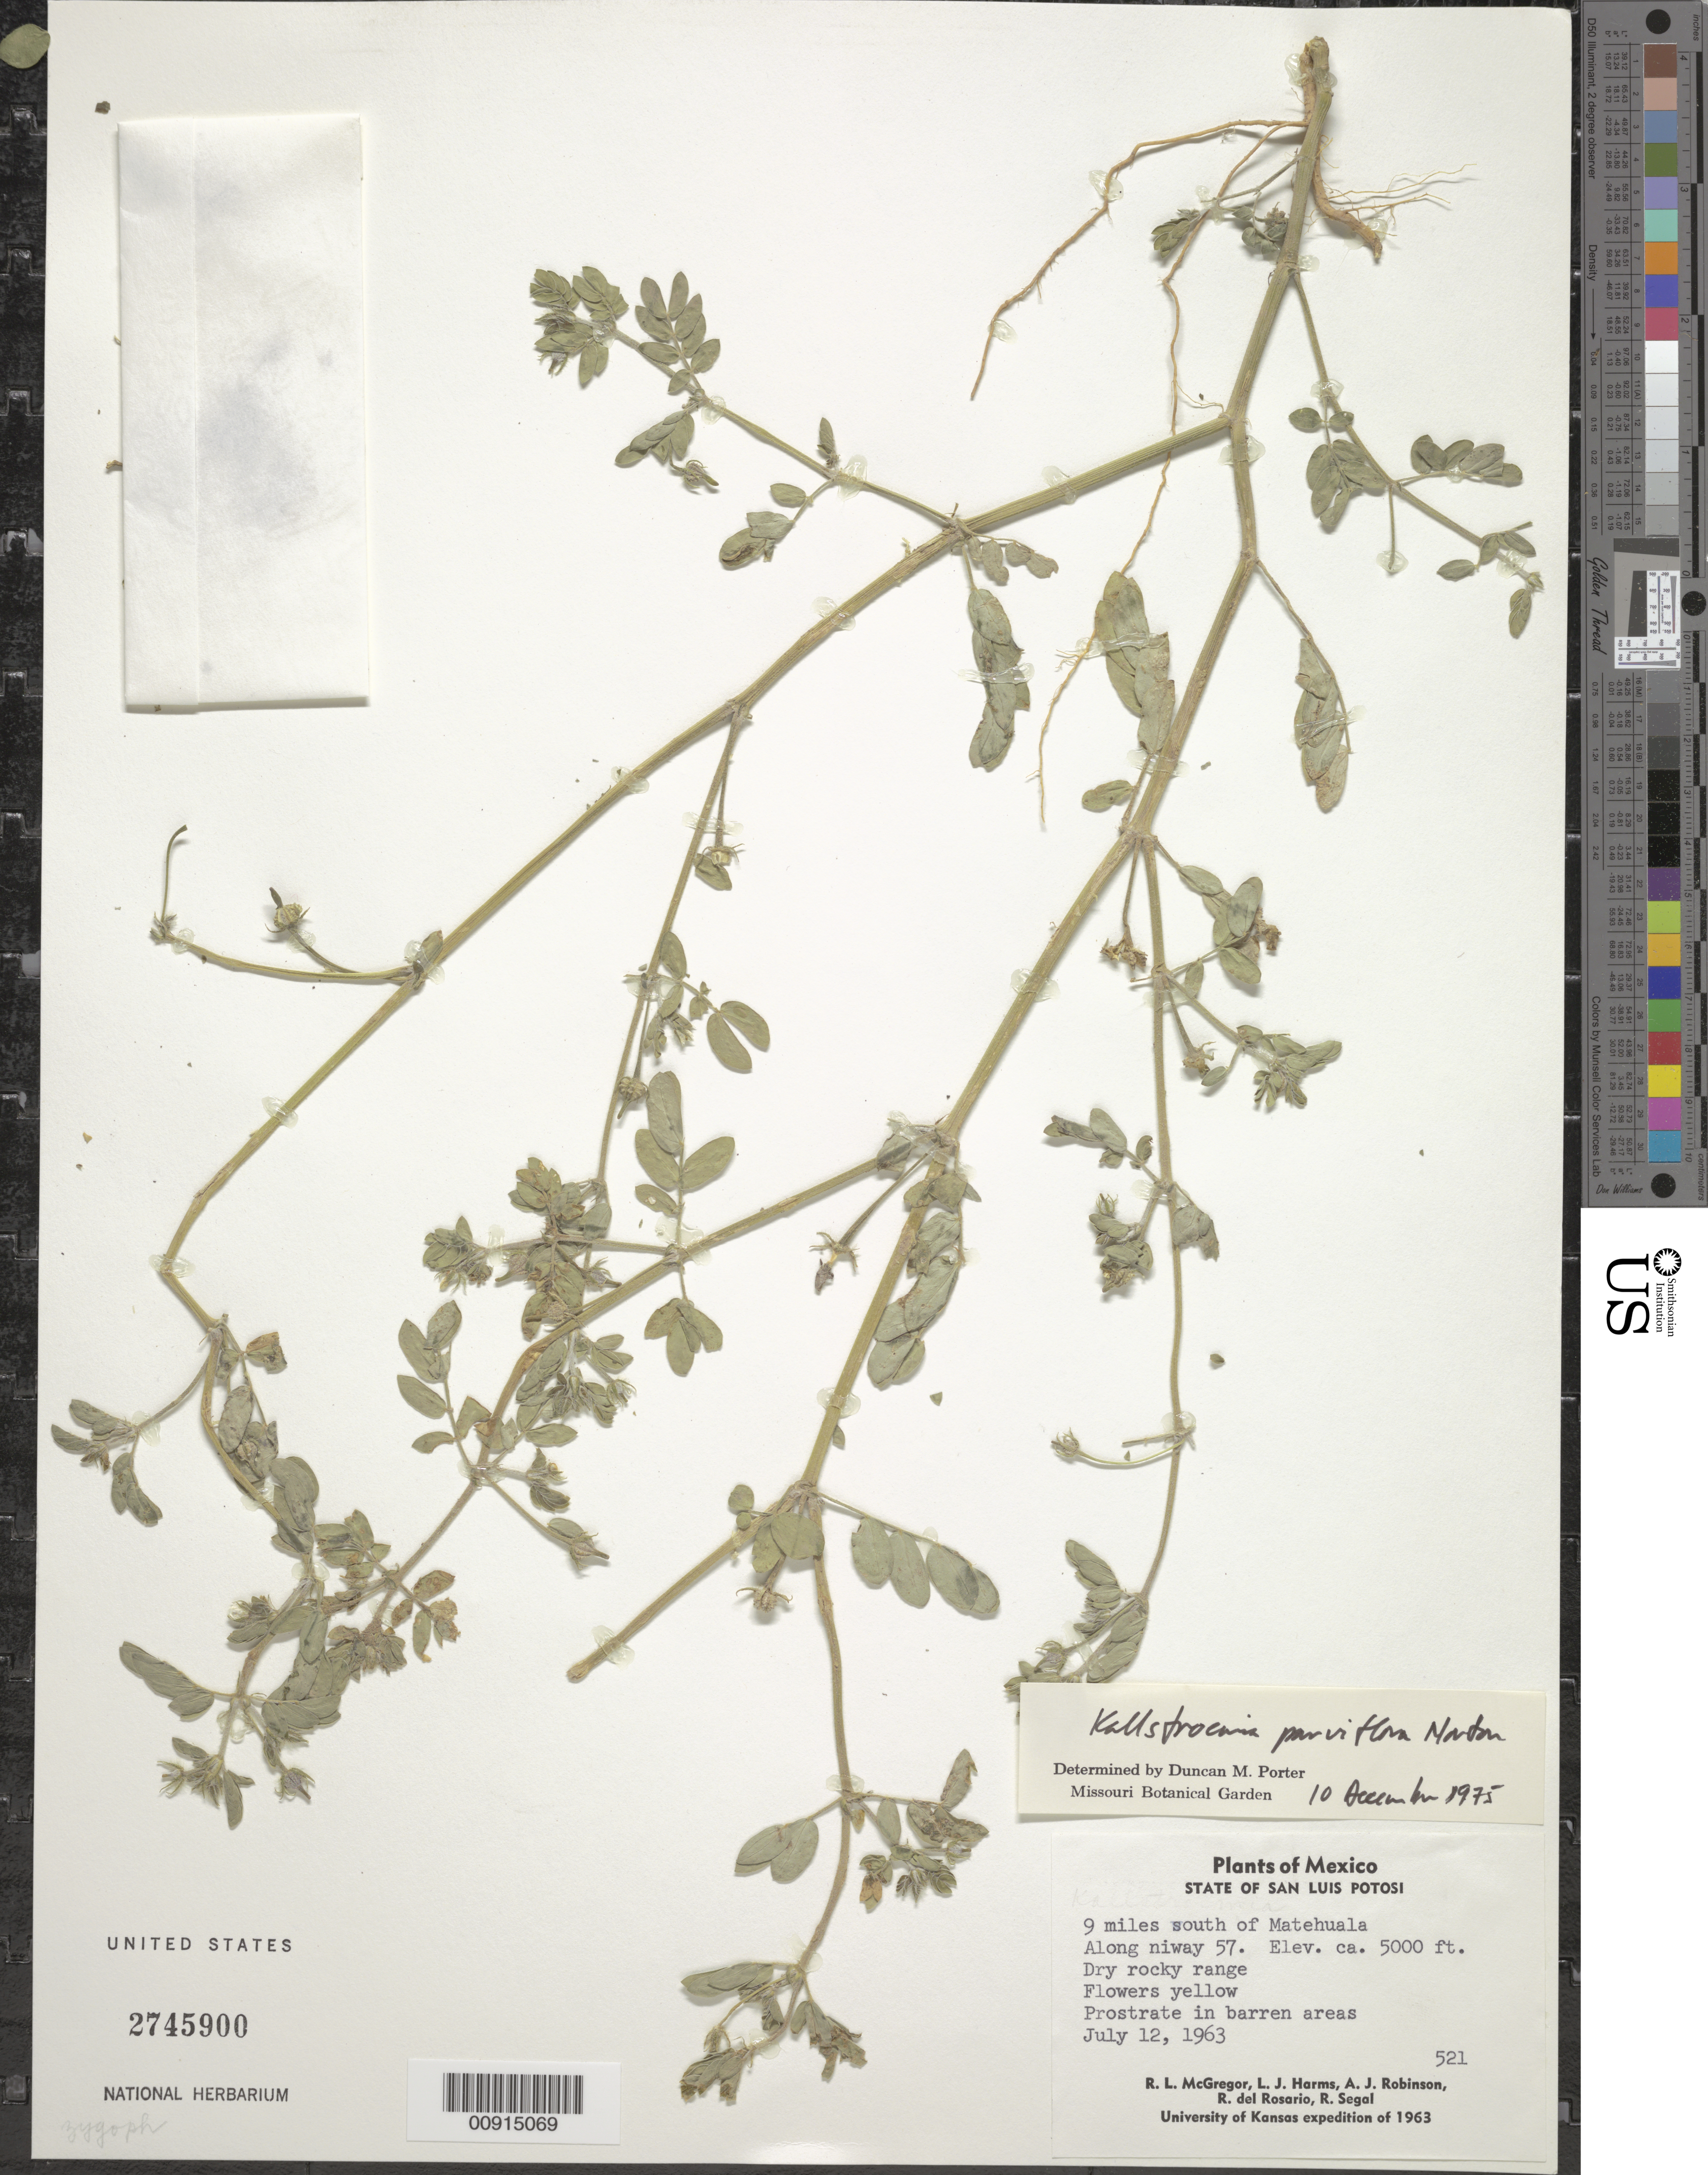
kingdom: Plantae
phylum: Tracheophyta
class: Magnoliopsida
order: Zygophyllales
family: Zygophyllaceae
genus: Kallstroemia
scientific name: Kallstroemia parviflora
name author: Norton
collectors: R. McGregor, L. Harms, A. J. Robinson, R. del Rosario & R. Segal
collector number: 521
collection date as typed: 12 Jul 1963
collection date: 1963-07-12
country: Mexico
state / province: San Luis Potosí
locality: State of San Luis Potosí: 9 miles south of Matehuala, along hwy 57.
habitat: Dry rocky range. Prostrate in barren areas.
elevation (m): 1524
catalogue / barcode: US 2745900